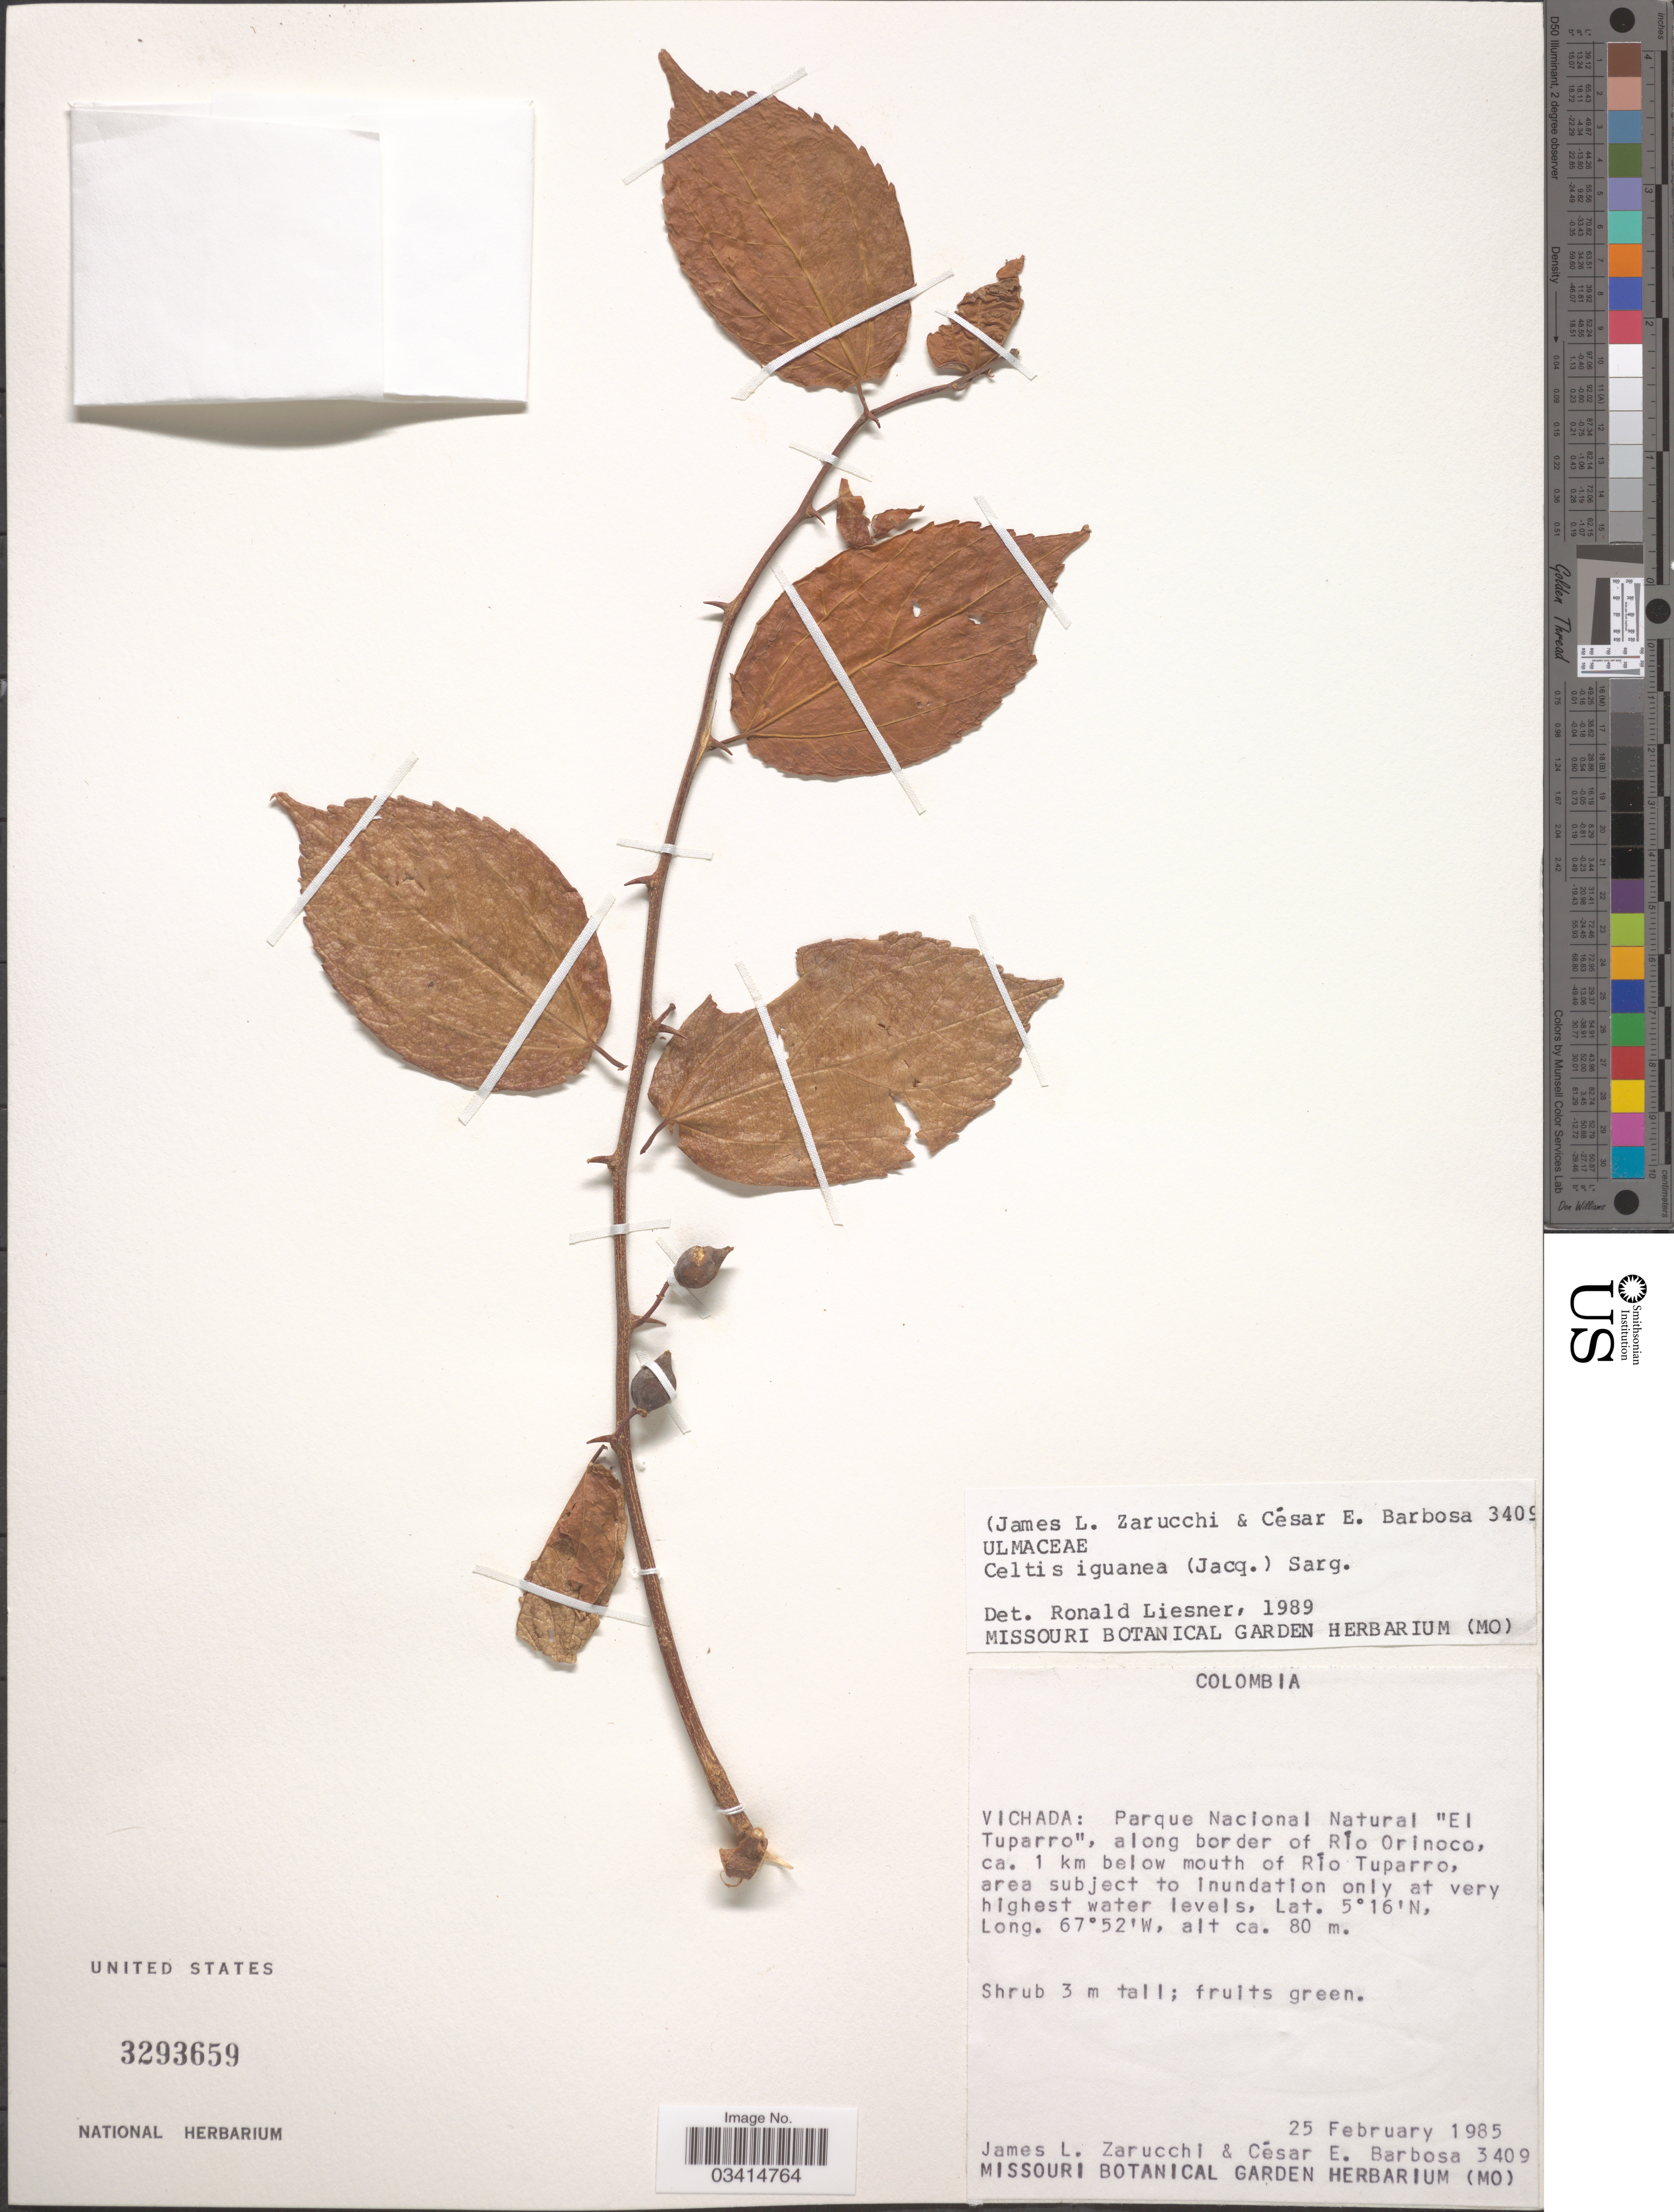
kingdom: Plantae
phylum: Tracheophyta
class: Magnoliopsida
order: Rosales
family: Cannabaceae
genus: Celtis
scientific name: Celtis iguanaea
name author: (Jacq.) Sarg.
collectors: J. L. Zarucchi & C. E. Barbosa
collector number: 3409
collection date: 1985-02-25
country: Colombia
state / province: Vichada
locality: Parque Nacional Natural "El Tuparro", along border of Río Orinoco, ca. 1 km below mouth of Río Tuparro.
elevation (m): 80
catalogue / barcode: US 3293659